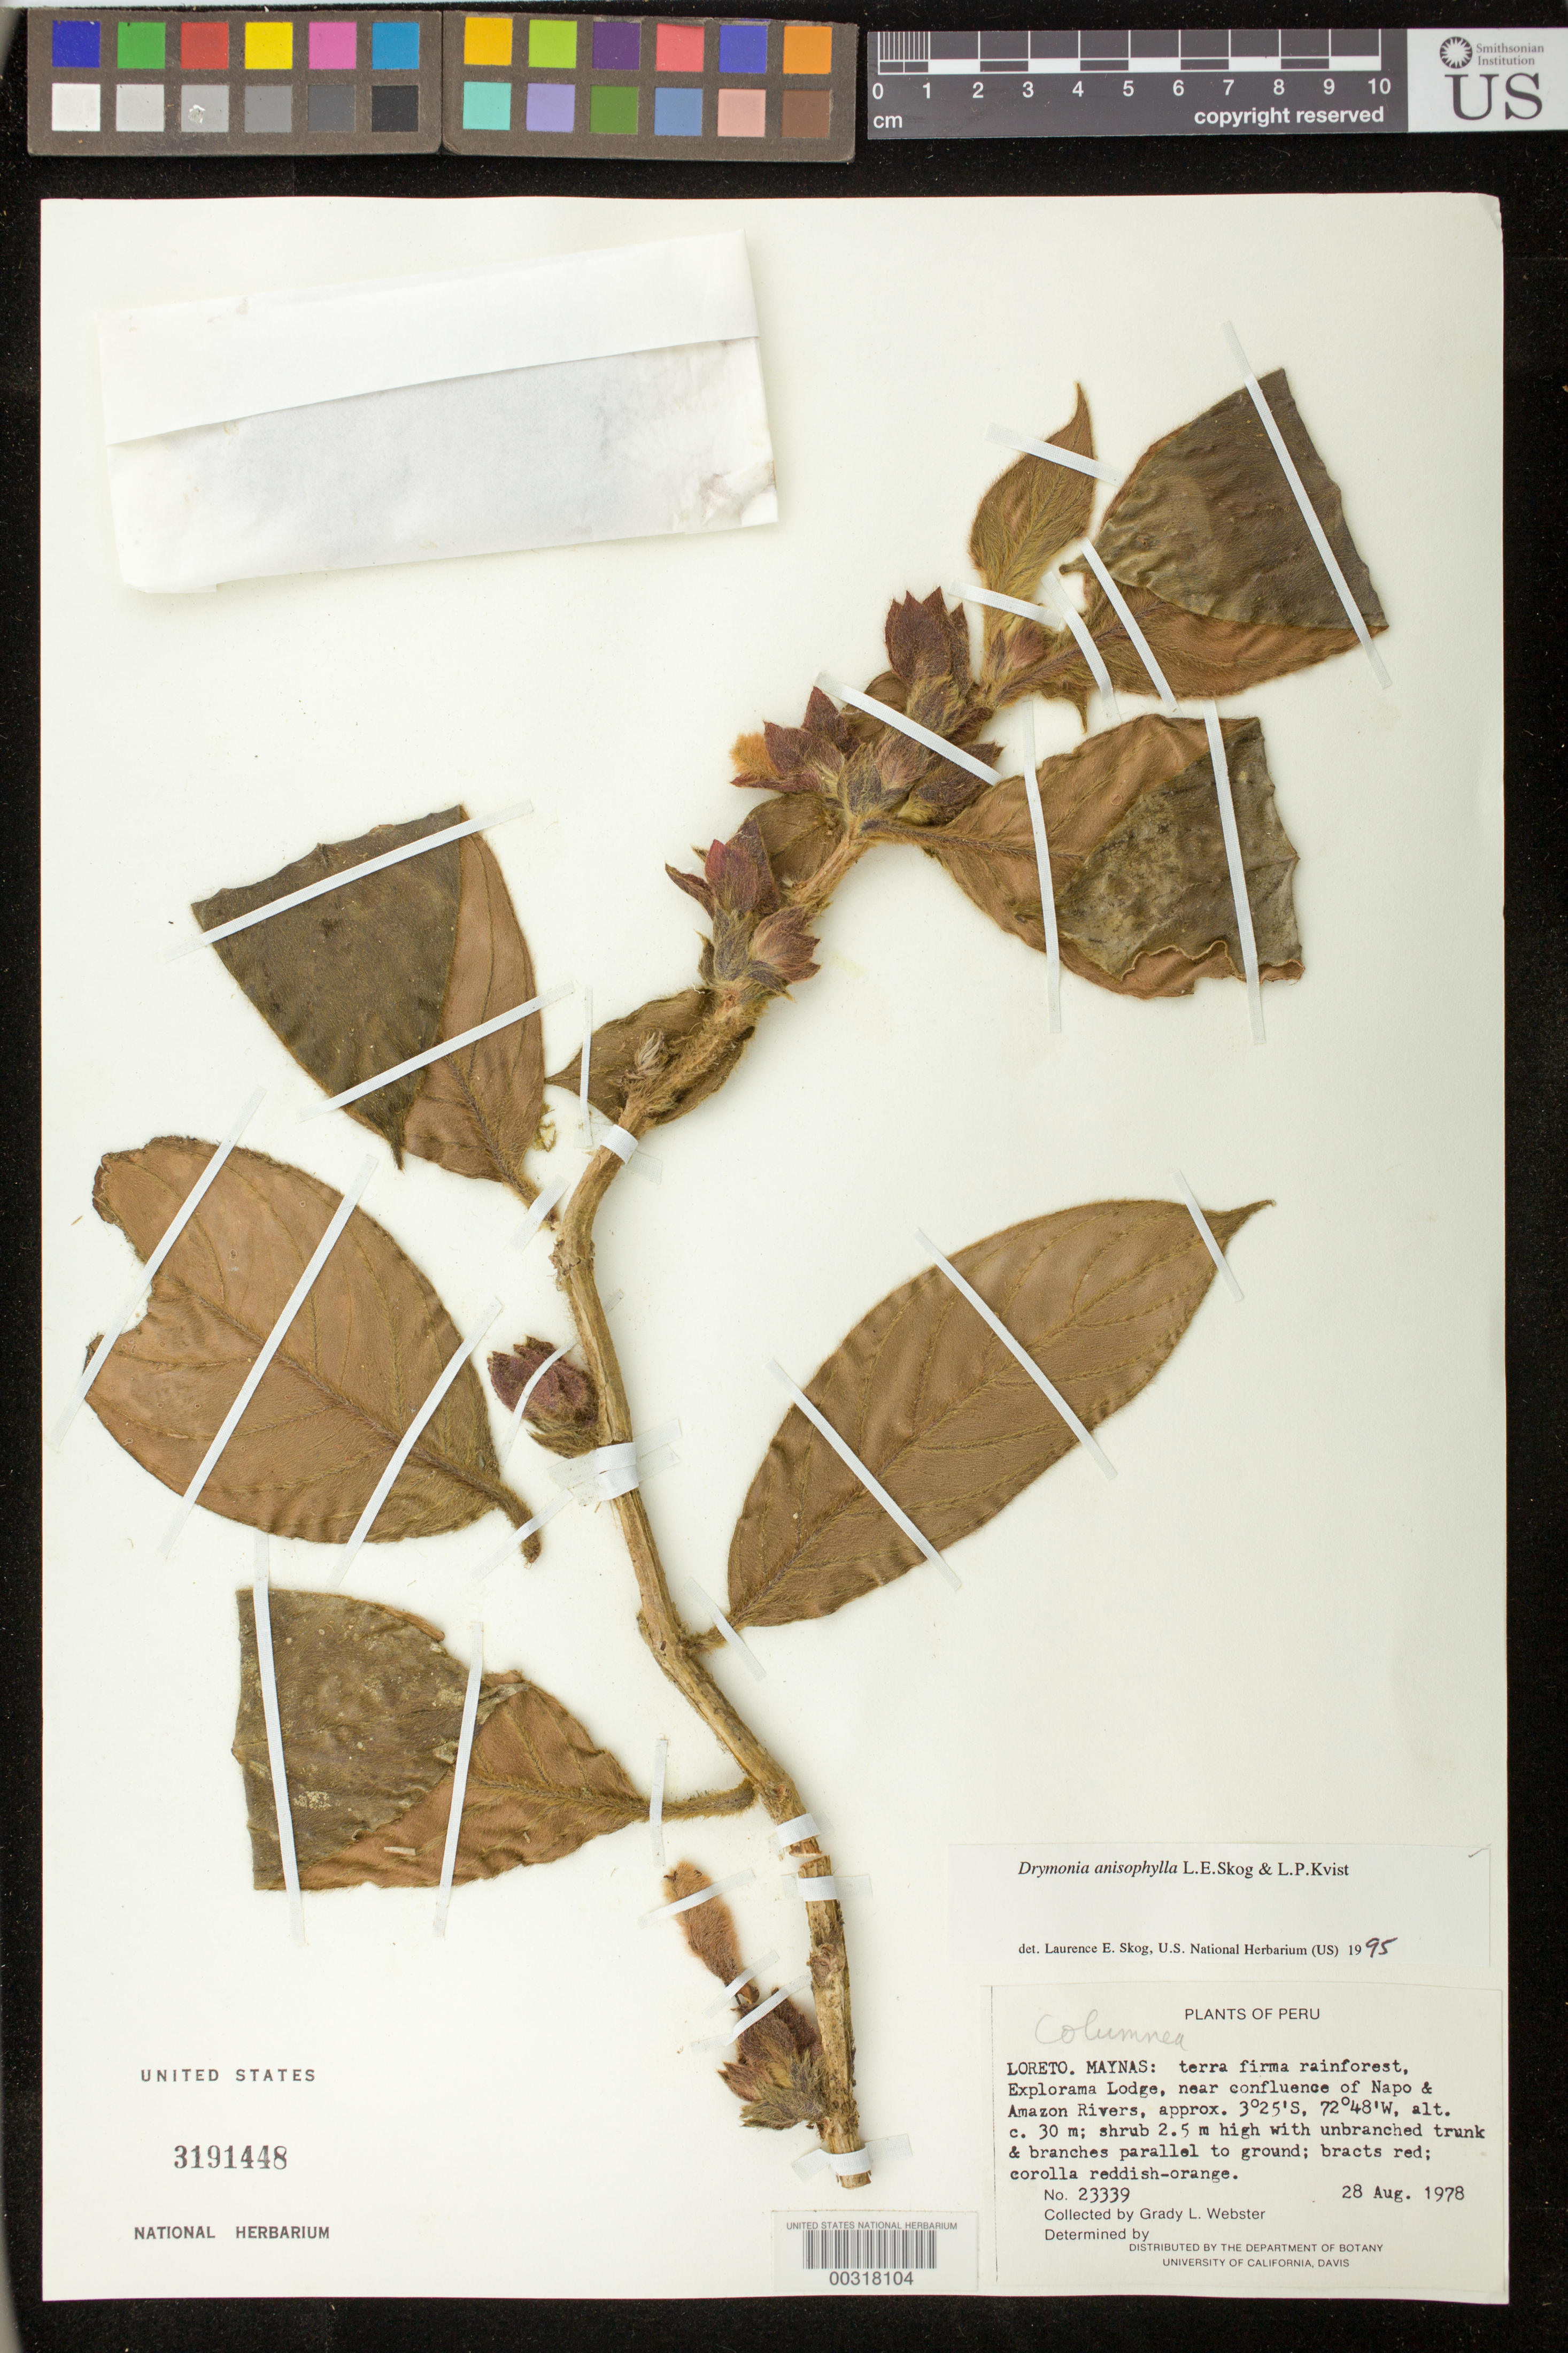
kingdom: Plantae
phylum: Tracheophyta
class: Magnoliopsida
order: Lamiales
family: Gesneriaceae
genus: Drymonia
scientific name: Drymonia anisophylla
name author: L.E. Skog & L.P. Kvist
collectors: G. L. Webster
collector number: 23339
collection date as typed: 28 Aug 1978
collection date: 1978-08-28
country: Peru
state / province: Loreto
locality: Prov. Maynas; Explorama lodge, near confluence of Napo and Amazon Rivers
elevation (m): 30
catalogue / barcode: US 3191448